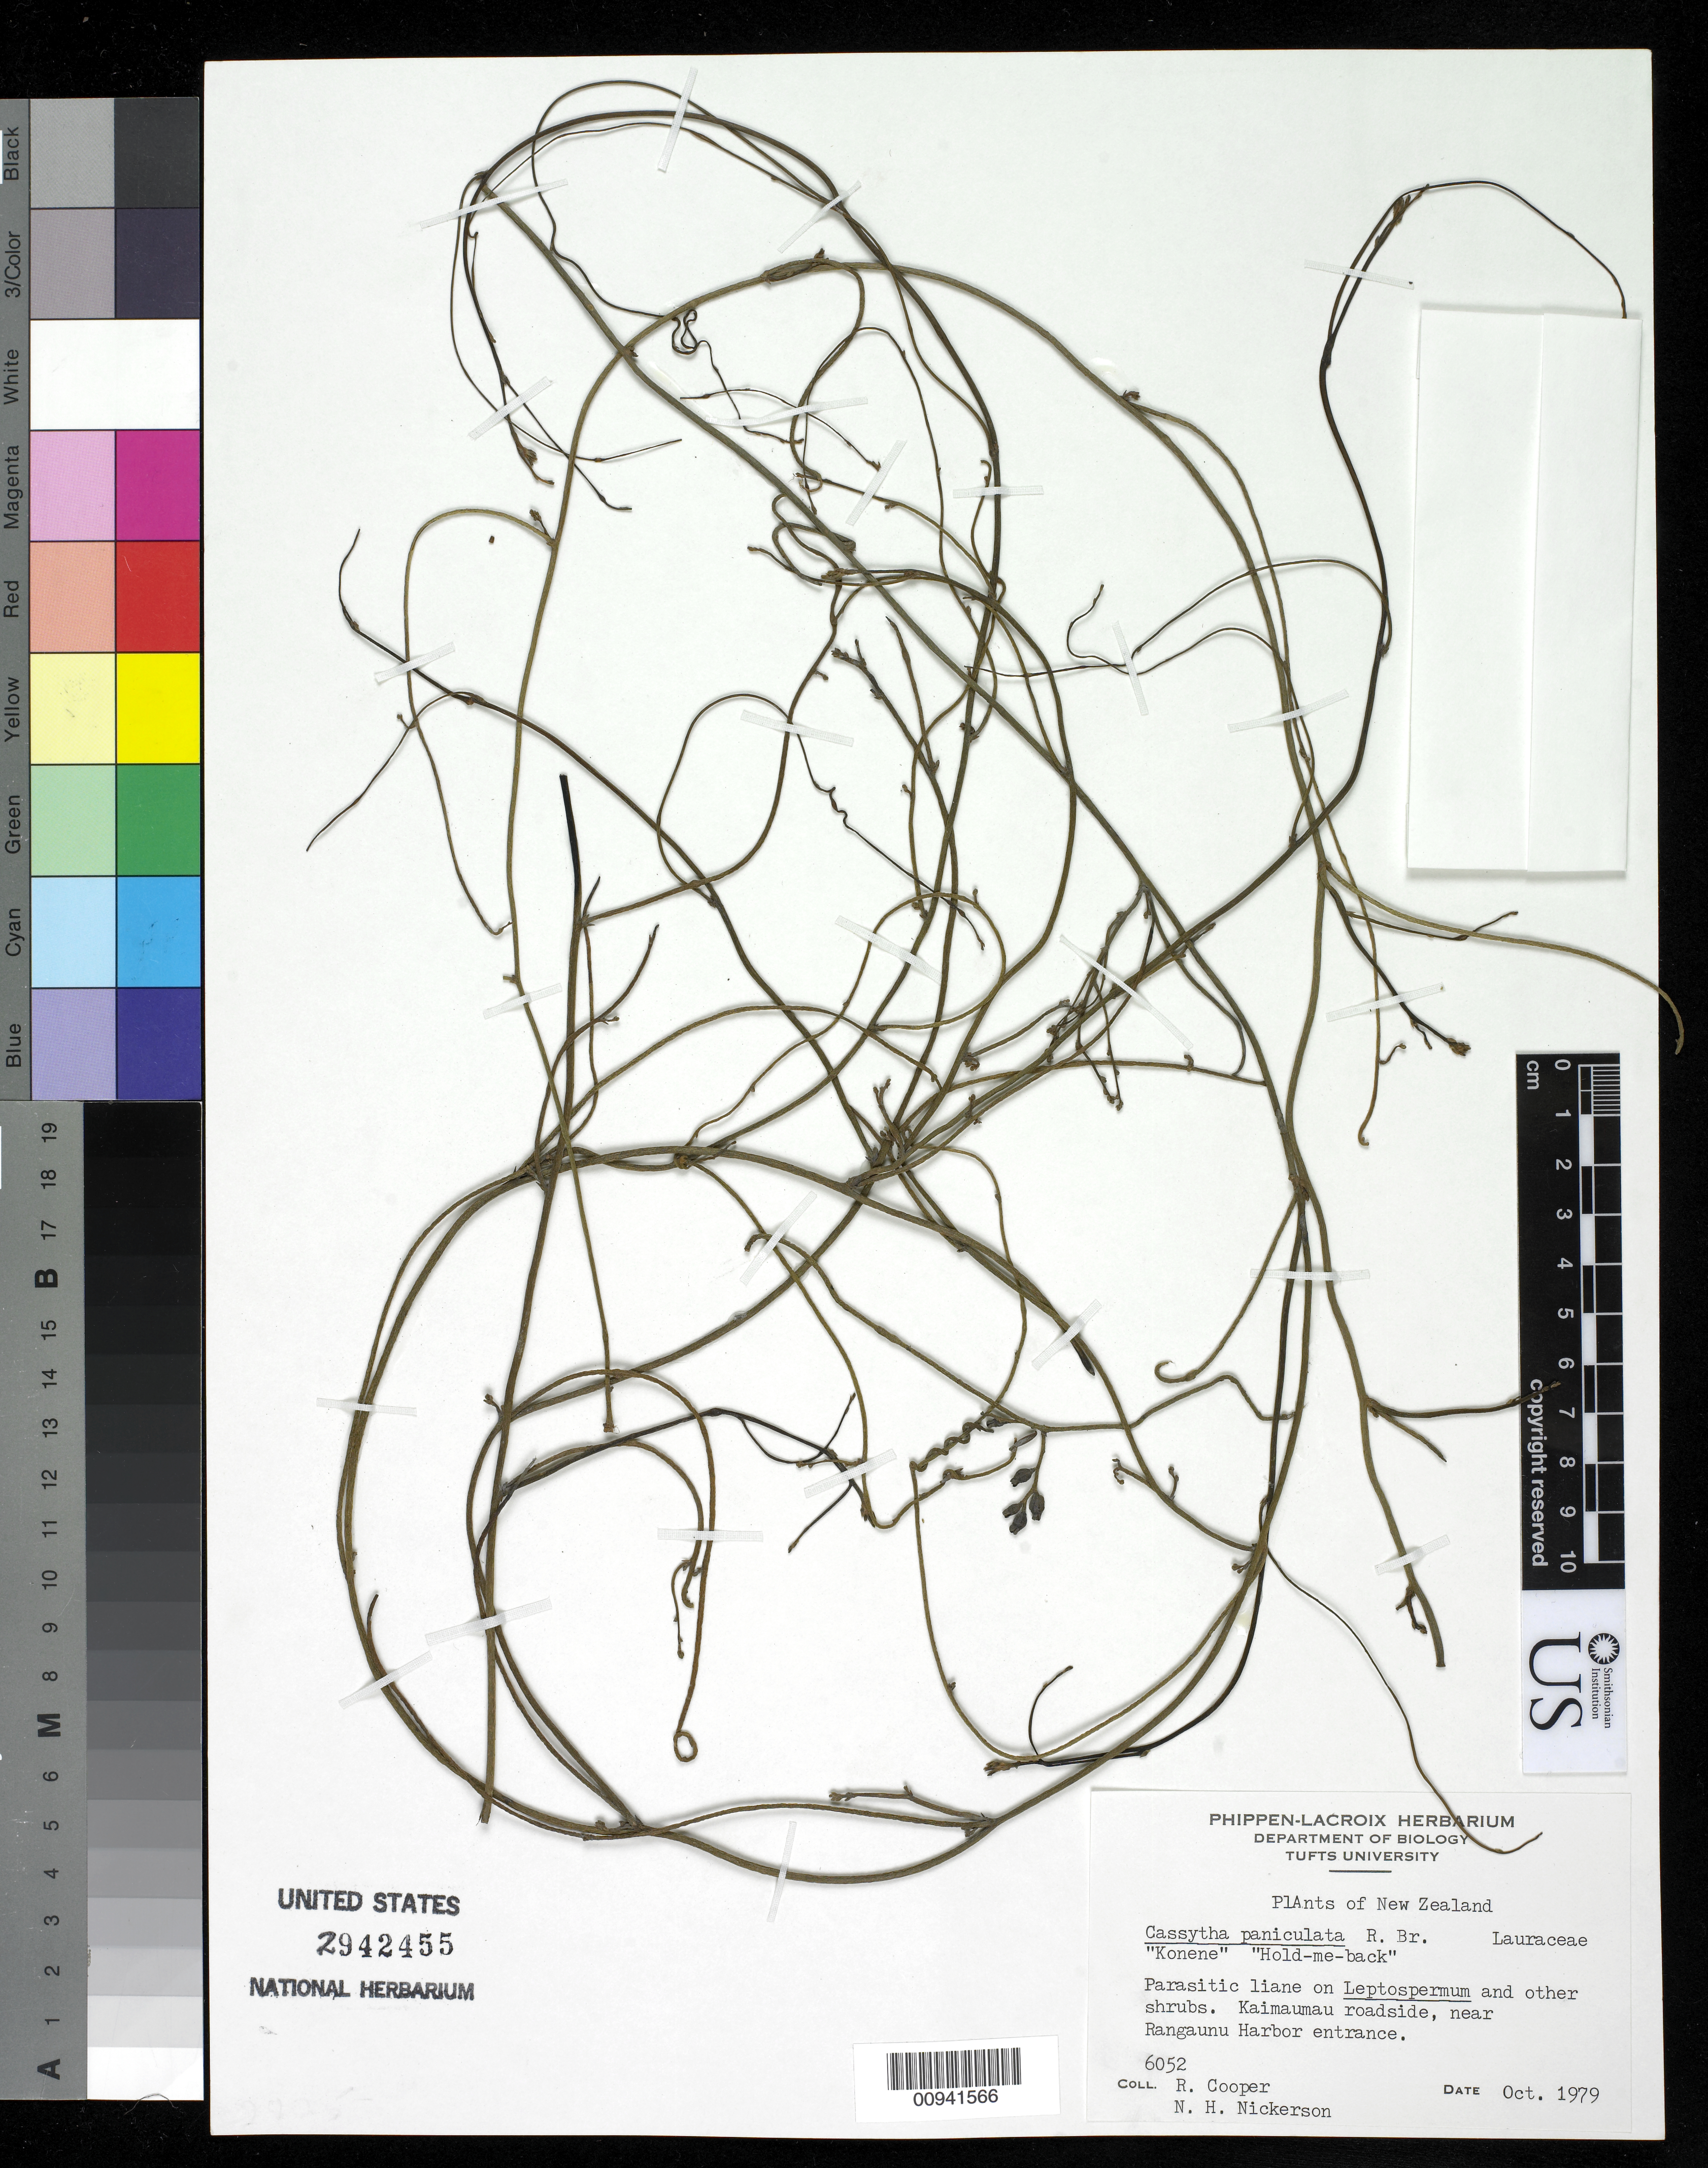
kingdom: Plantae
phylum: Tracheophyta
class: Magnoliopsida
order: Laurales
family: Lauraceae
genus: Cassytha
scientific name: Cassytha paniculata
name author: R. Br.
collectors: R. Cooper & N. Nickerson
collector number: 6052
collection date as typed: Oct 1979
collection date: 1979-10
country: New Zealand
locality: Kaimaumau roadside, near Rangauna Harbor entrance.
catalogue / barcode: US 2942455